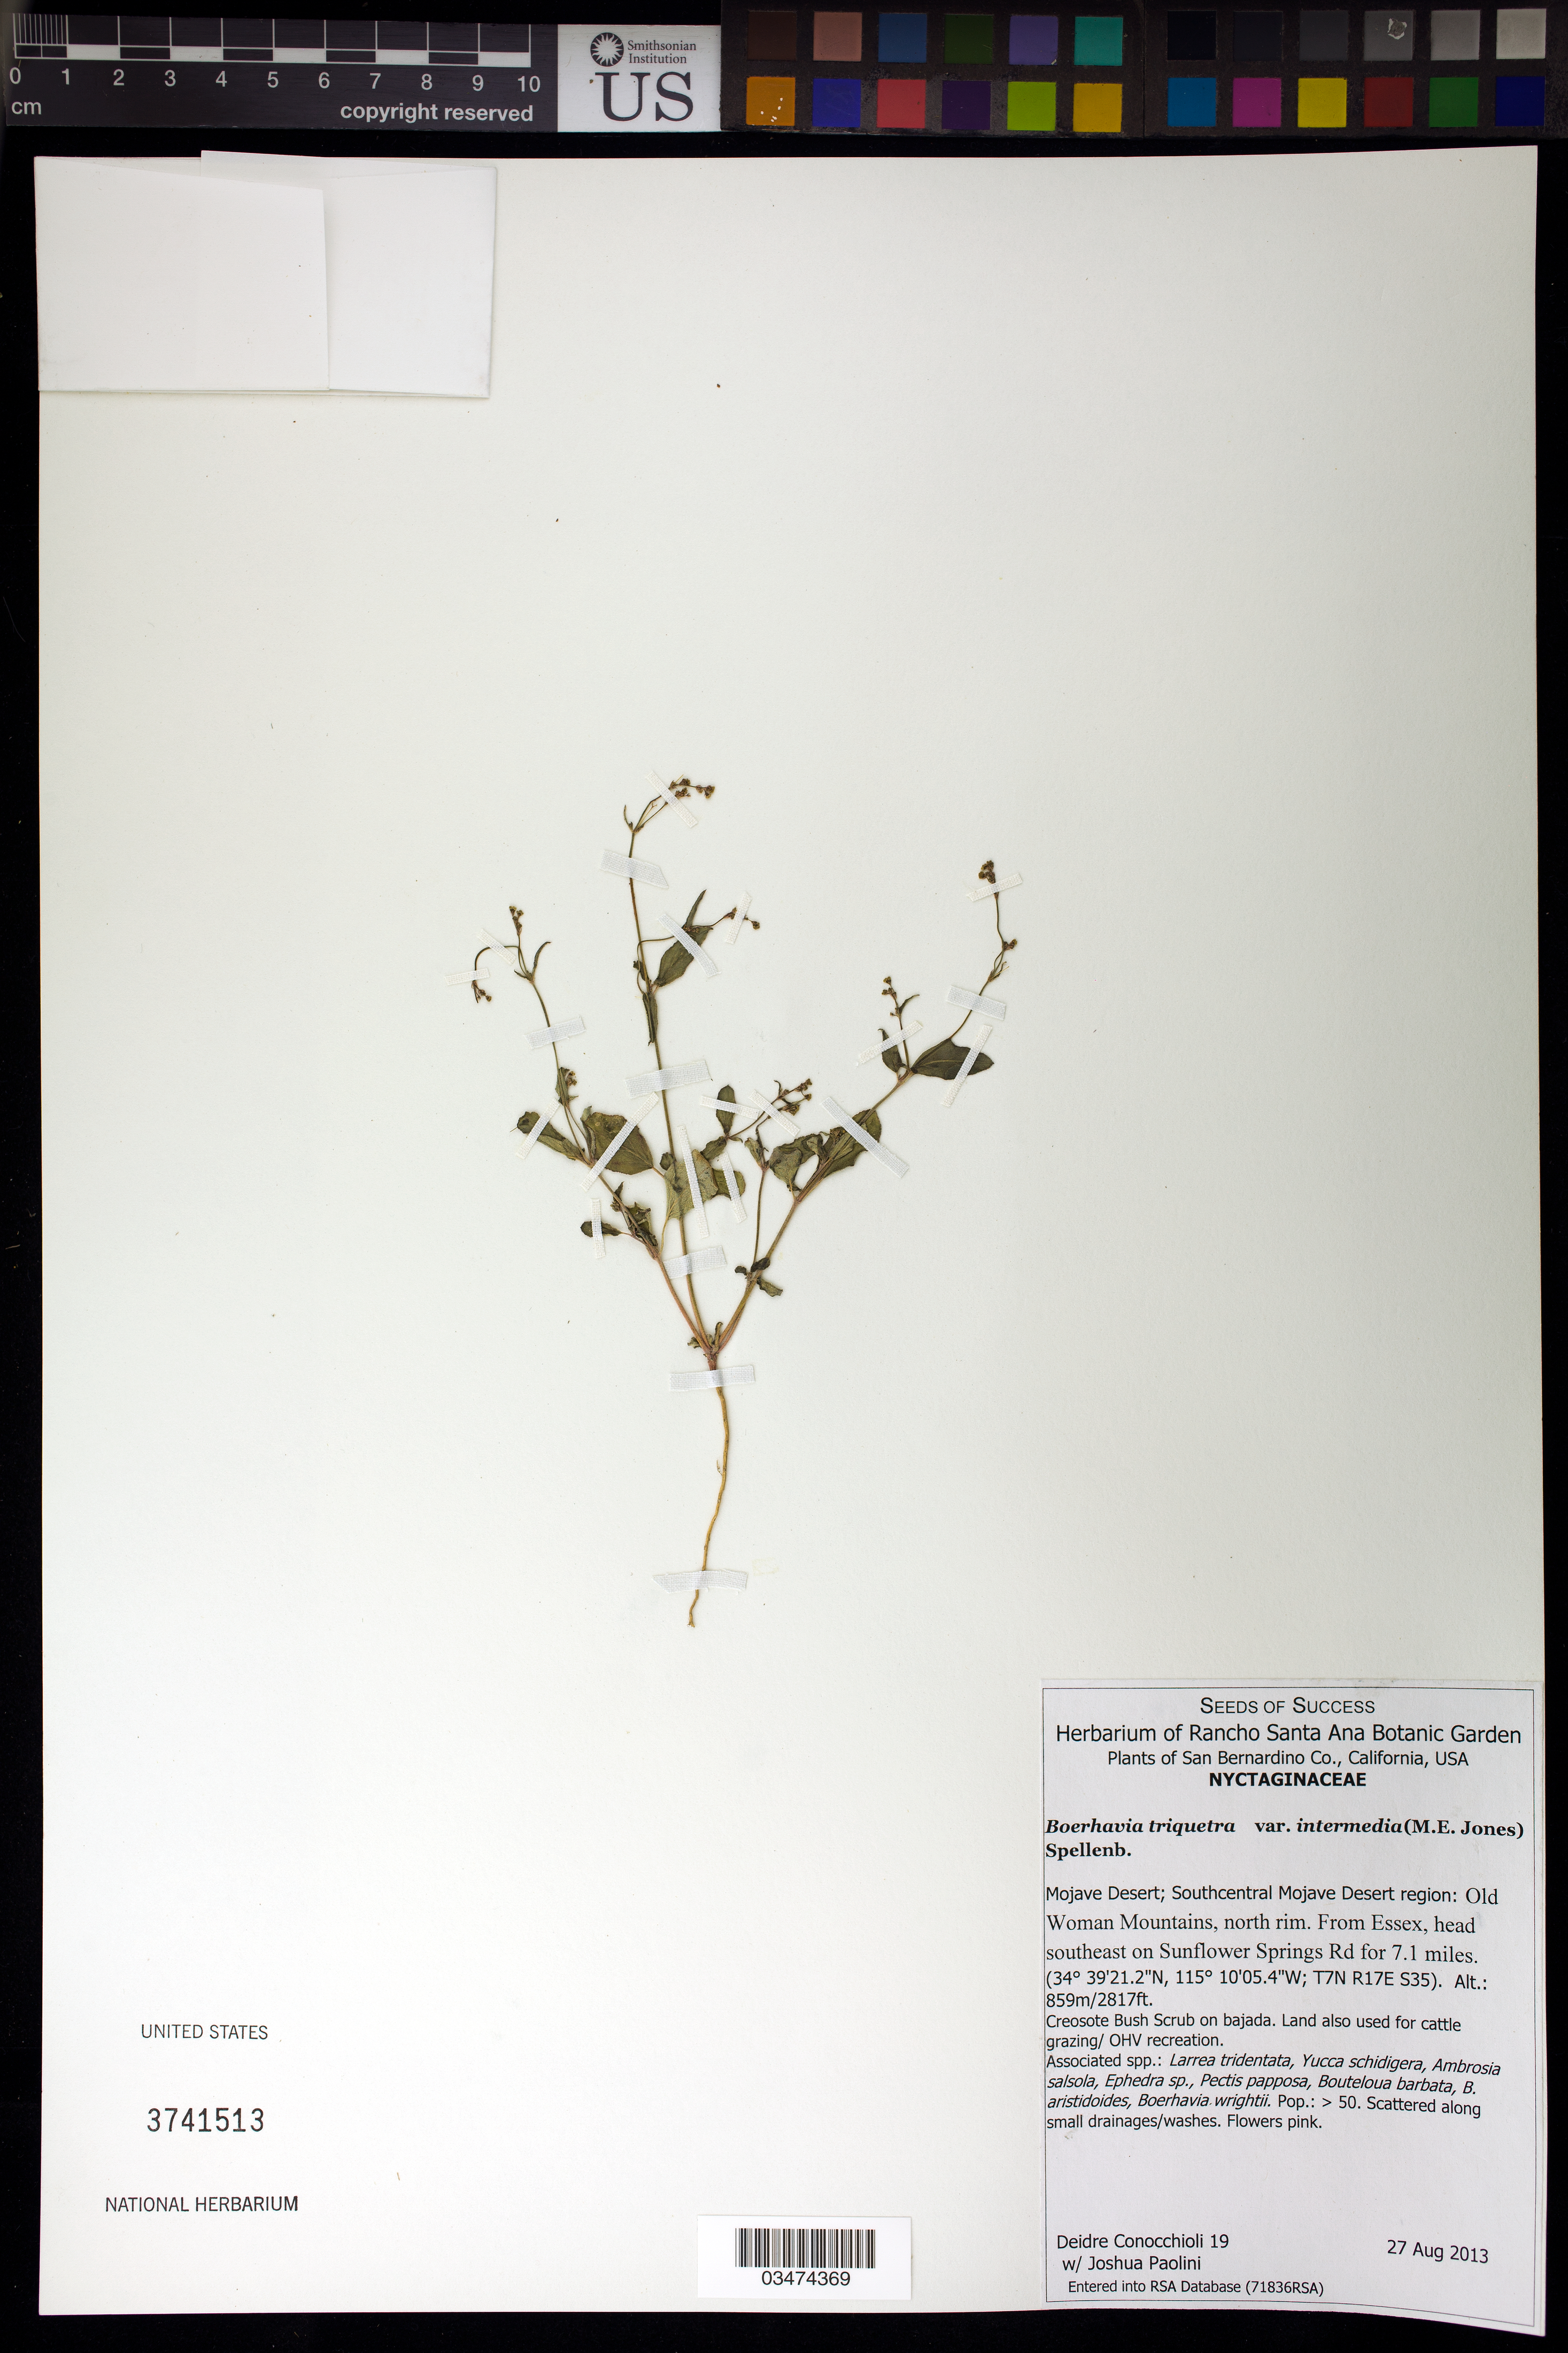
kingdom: Plantae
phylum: Tracheophyta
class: Magnoliopsida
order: Caryophyllales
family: Nyctaginaceae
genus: Boerhavia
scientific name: Boerhavia triquetra var. intermedia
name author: (M.E. Jones) Spellenb.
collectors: D. Conocchioli & J. Paolini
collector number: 19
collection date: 2013-08-27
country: United States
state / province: California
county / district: San Bernardino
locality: Old Woman Mountains, north rim, 7.1 mi. on Sunflower Springs Rd.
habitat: Creosote Bush Scrub on bajada. In small drainages/washes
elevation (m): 859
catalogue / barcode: US 3741513